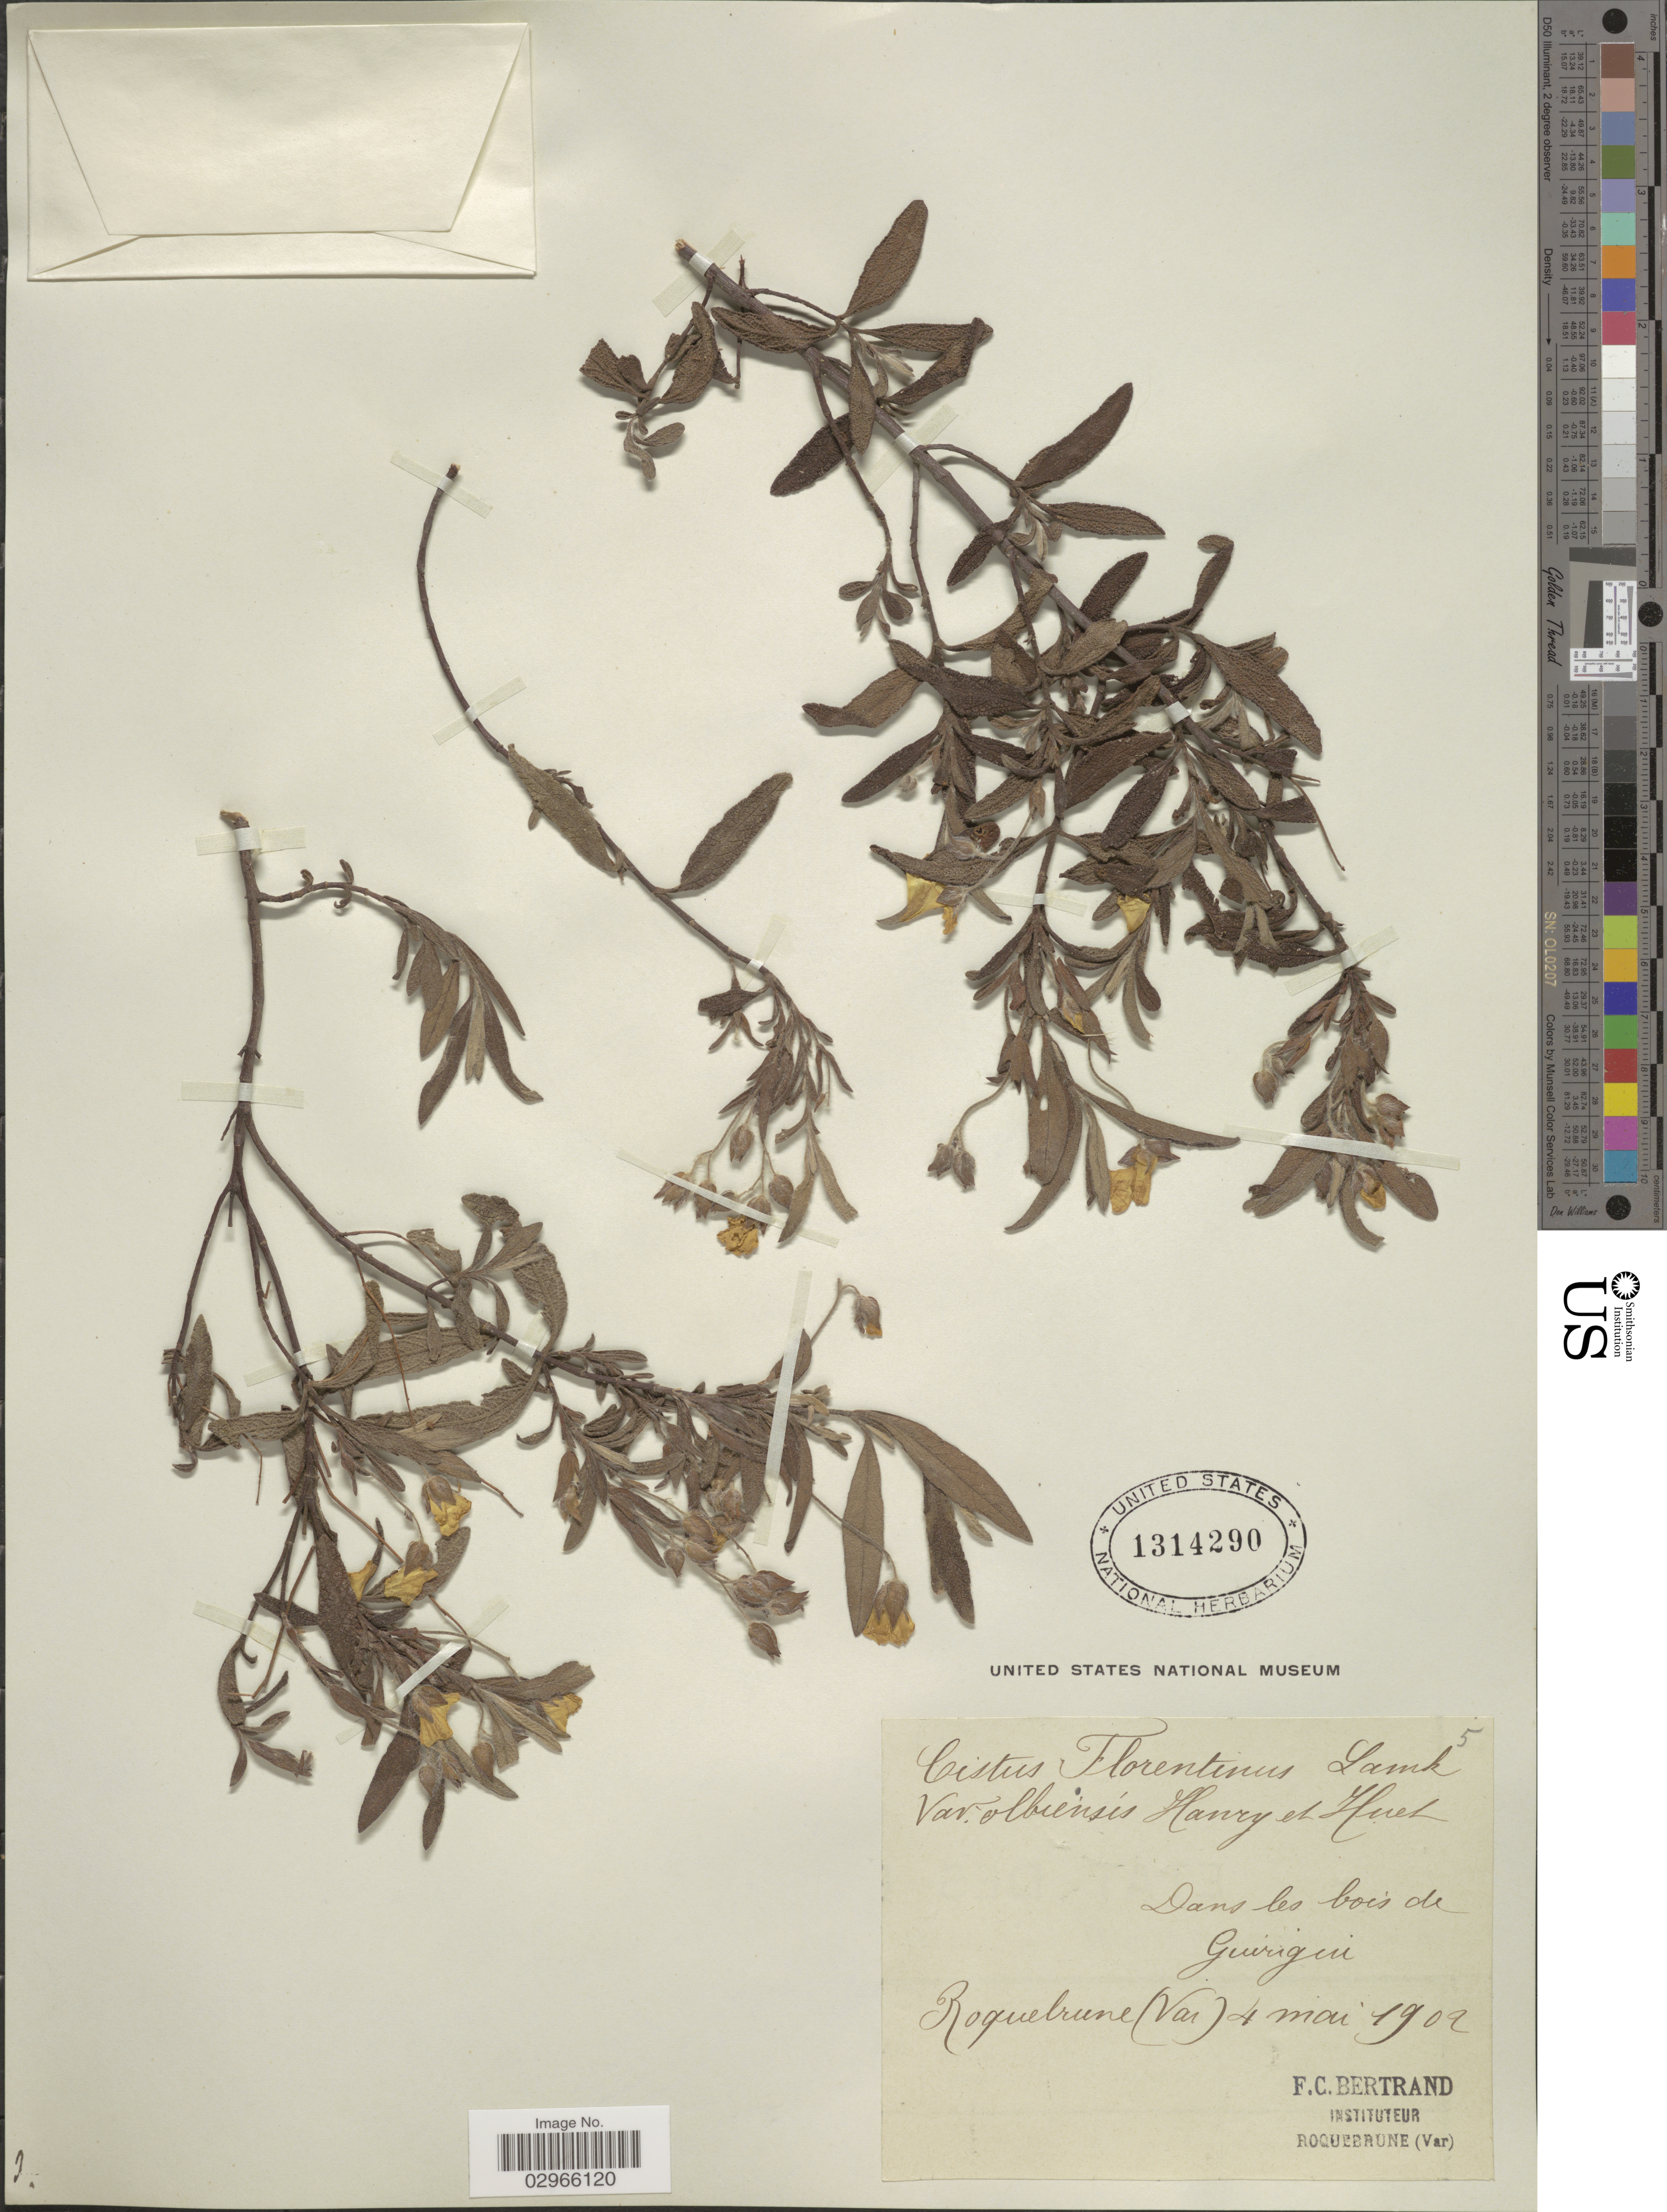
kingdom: Plantae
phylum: Tracheophyta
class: Magnoliopsida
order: Malvales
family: Cistaceae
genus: Cistus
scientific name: Cistus x florentinus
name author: Lam.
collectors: F. C. Bertrand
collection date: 1902-05-04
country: France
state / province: Provence-Alpes-Côte d'Azur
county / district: Var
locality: Roquebrune (Var). Dans les bois de Guirigui.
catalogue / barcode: US 1314290